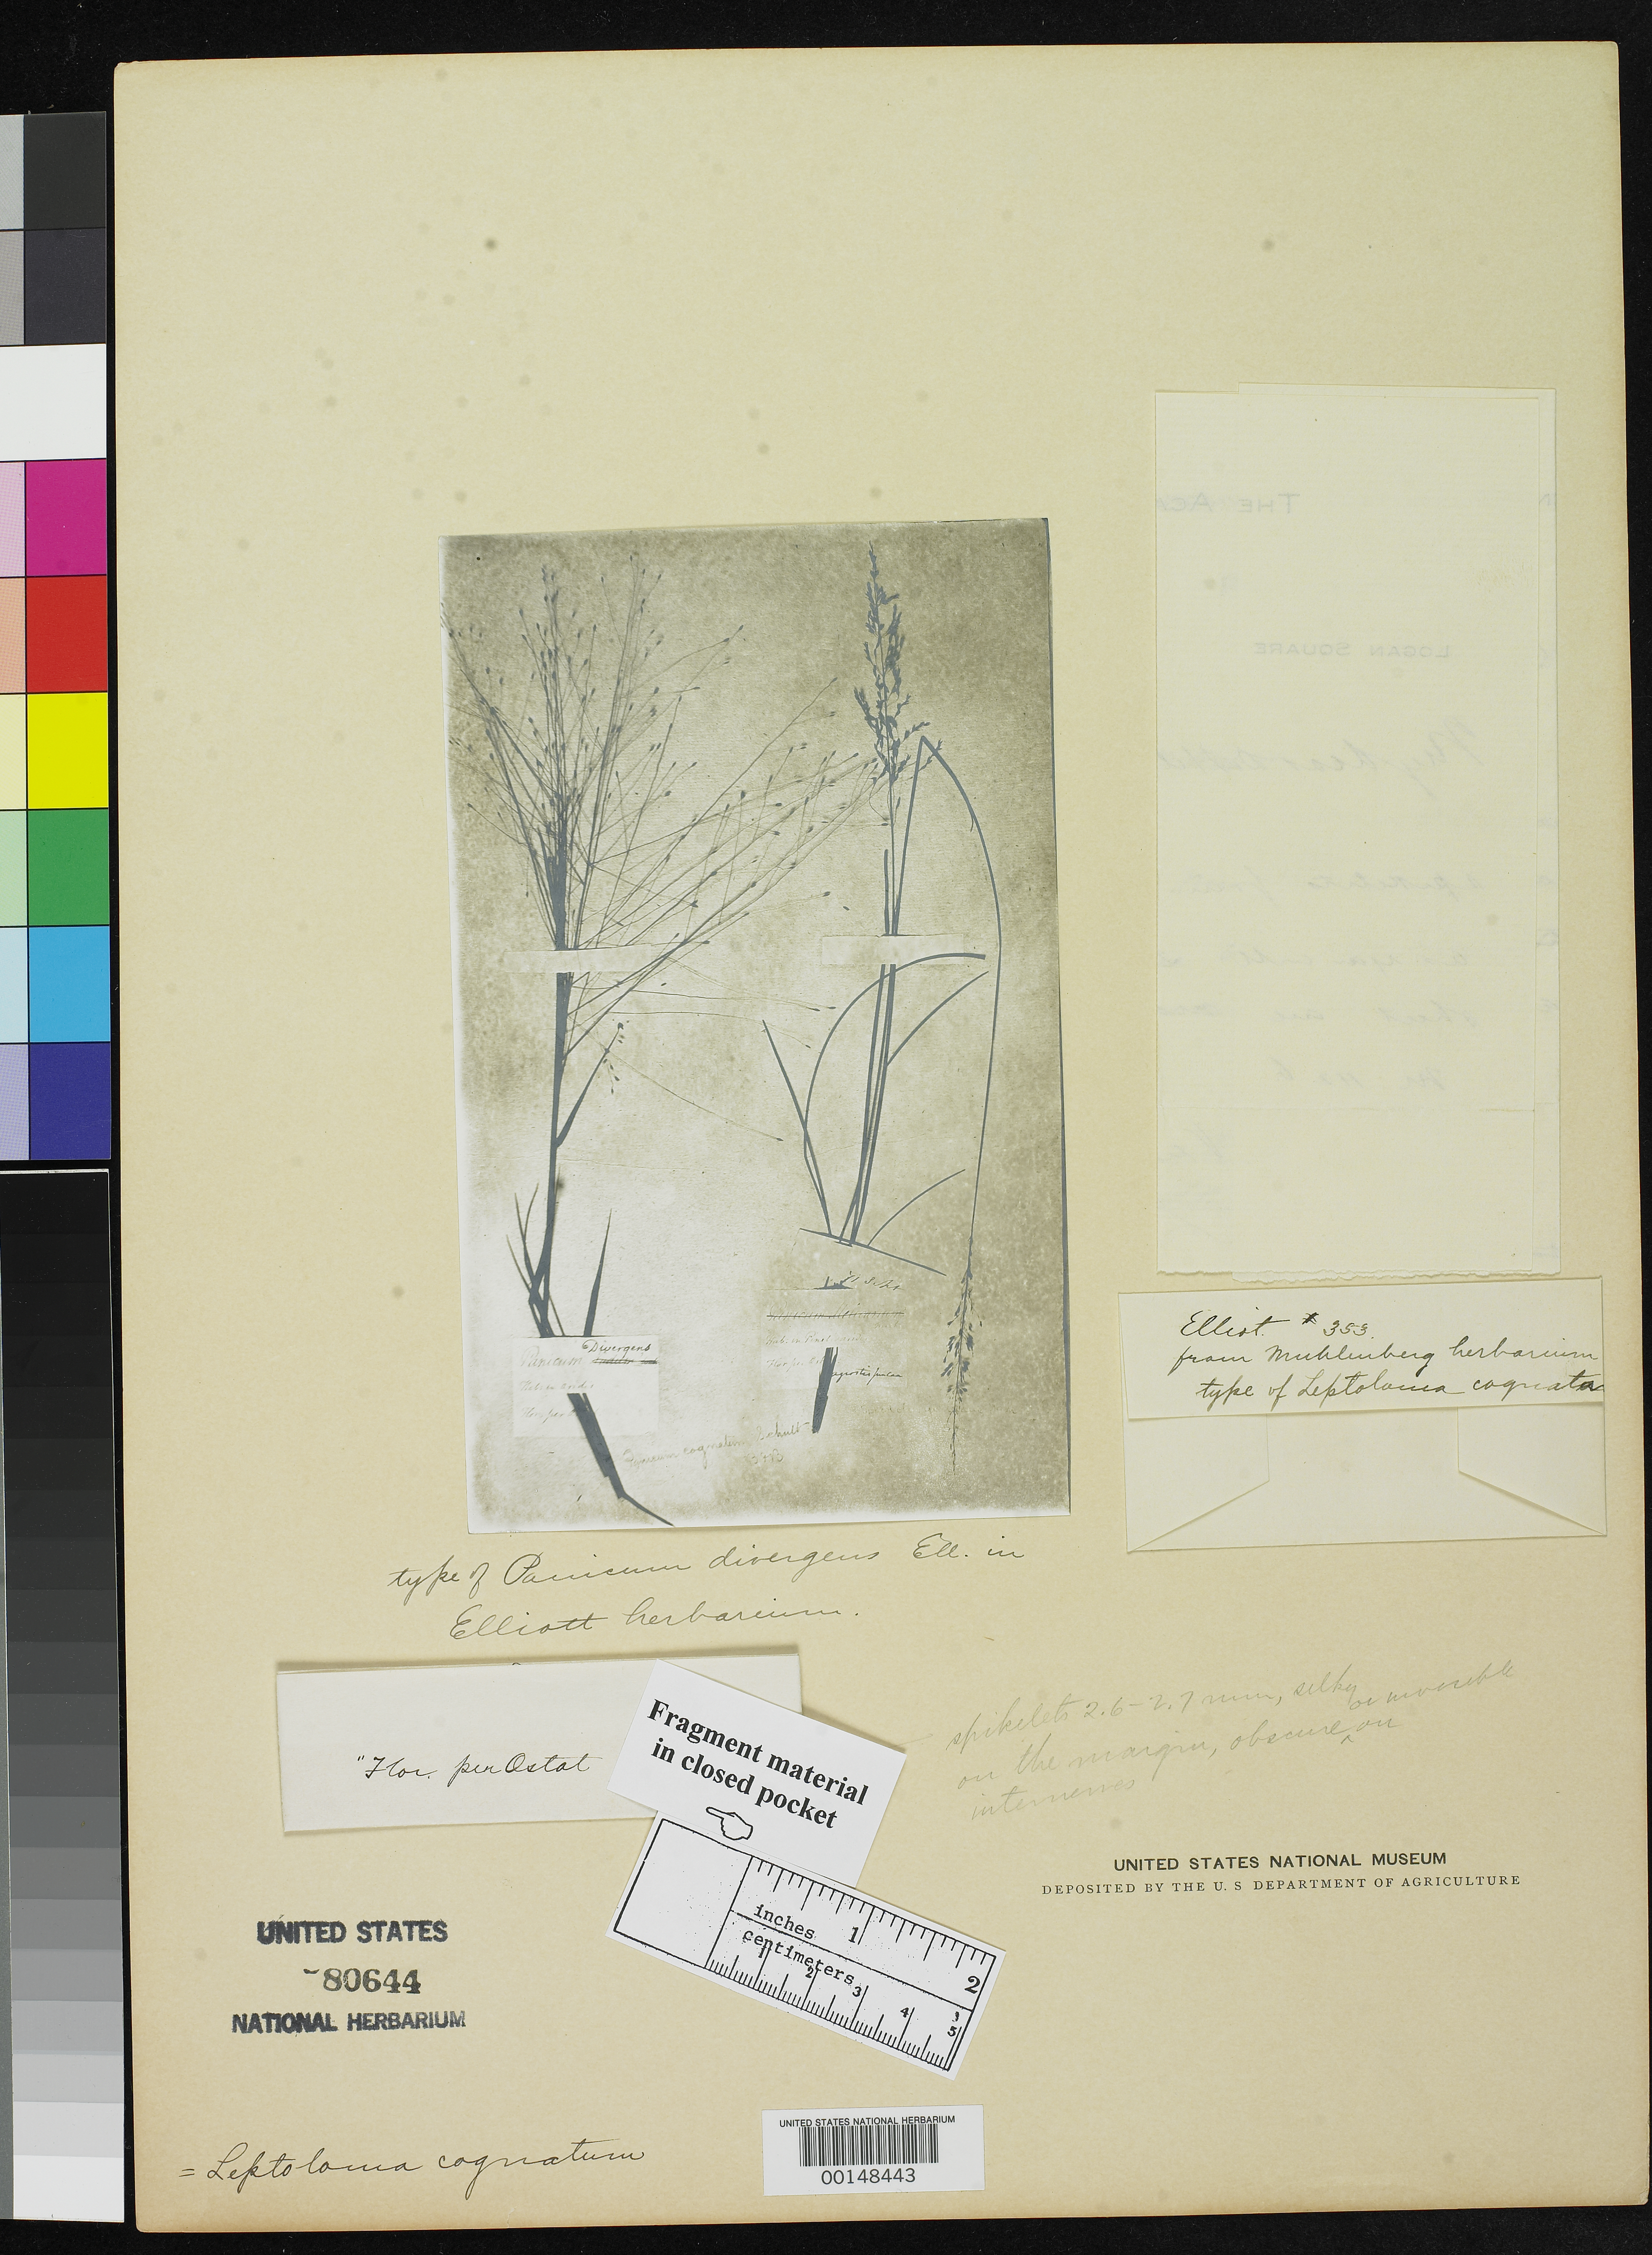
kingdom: Plantae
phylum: Tracheophyta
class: Liliopsida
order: Poales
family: Poaceae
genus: Panicum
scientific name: Panicum divergens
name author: Muhl. ex Elliott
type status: Type Fragment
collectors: S. Elliott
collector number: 353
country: United States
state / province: South Carolina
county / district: Beaufort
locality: Beaufort.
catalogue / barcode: US 80644